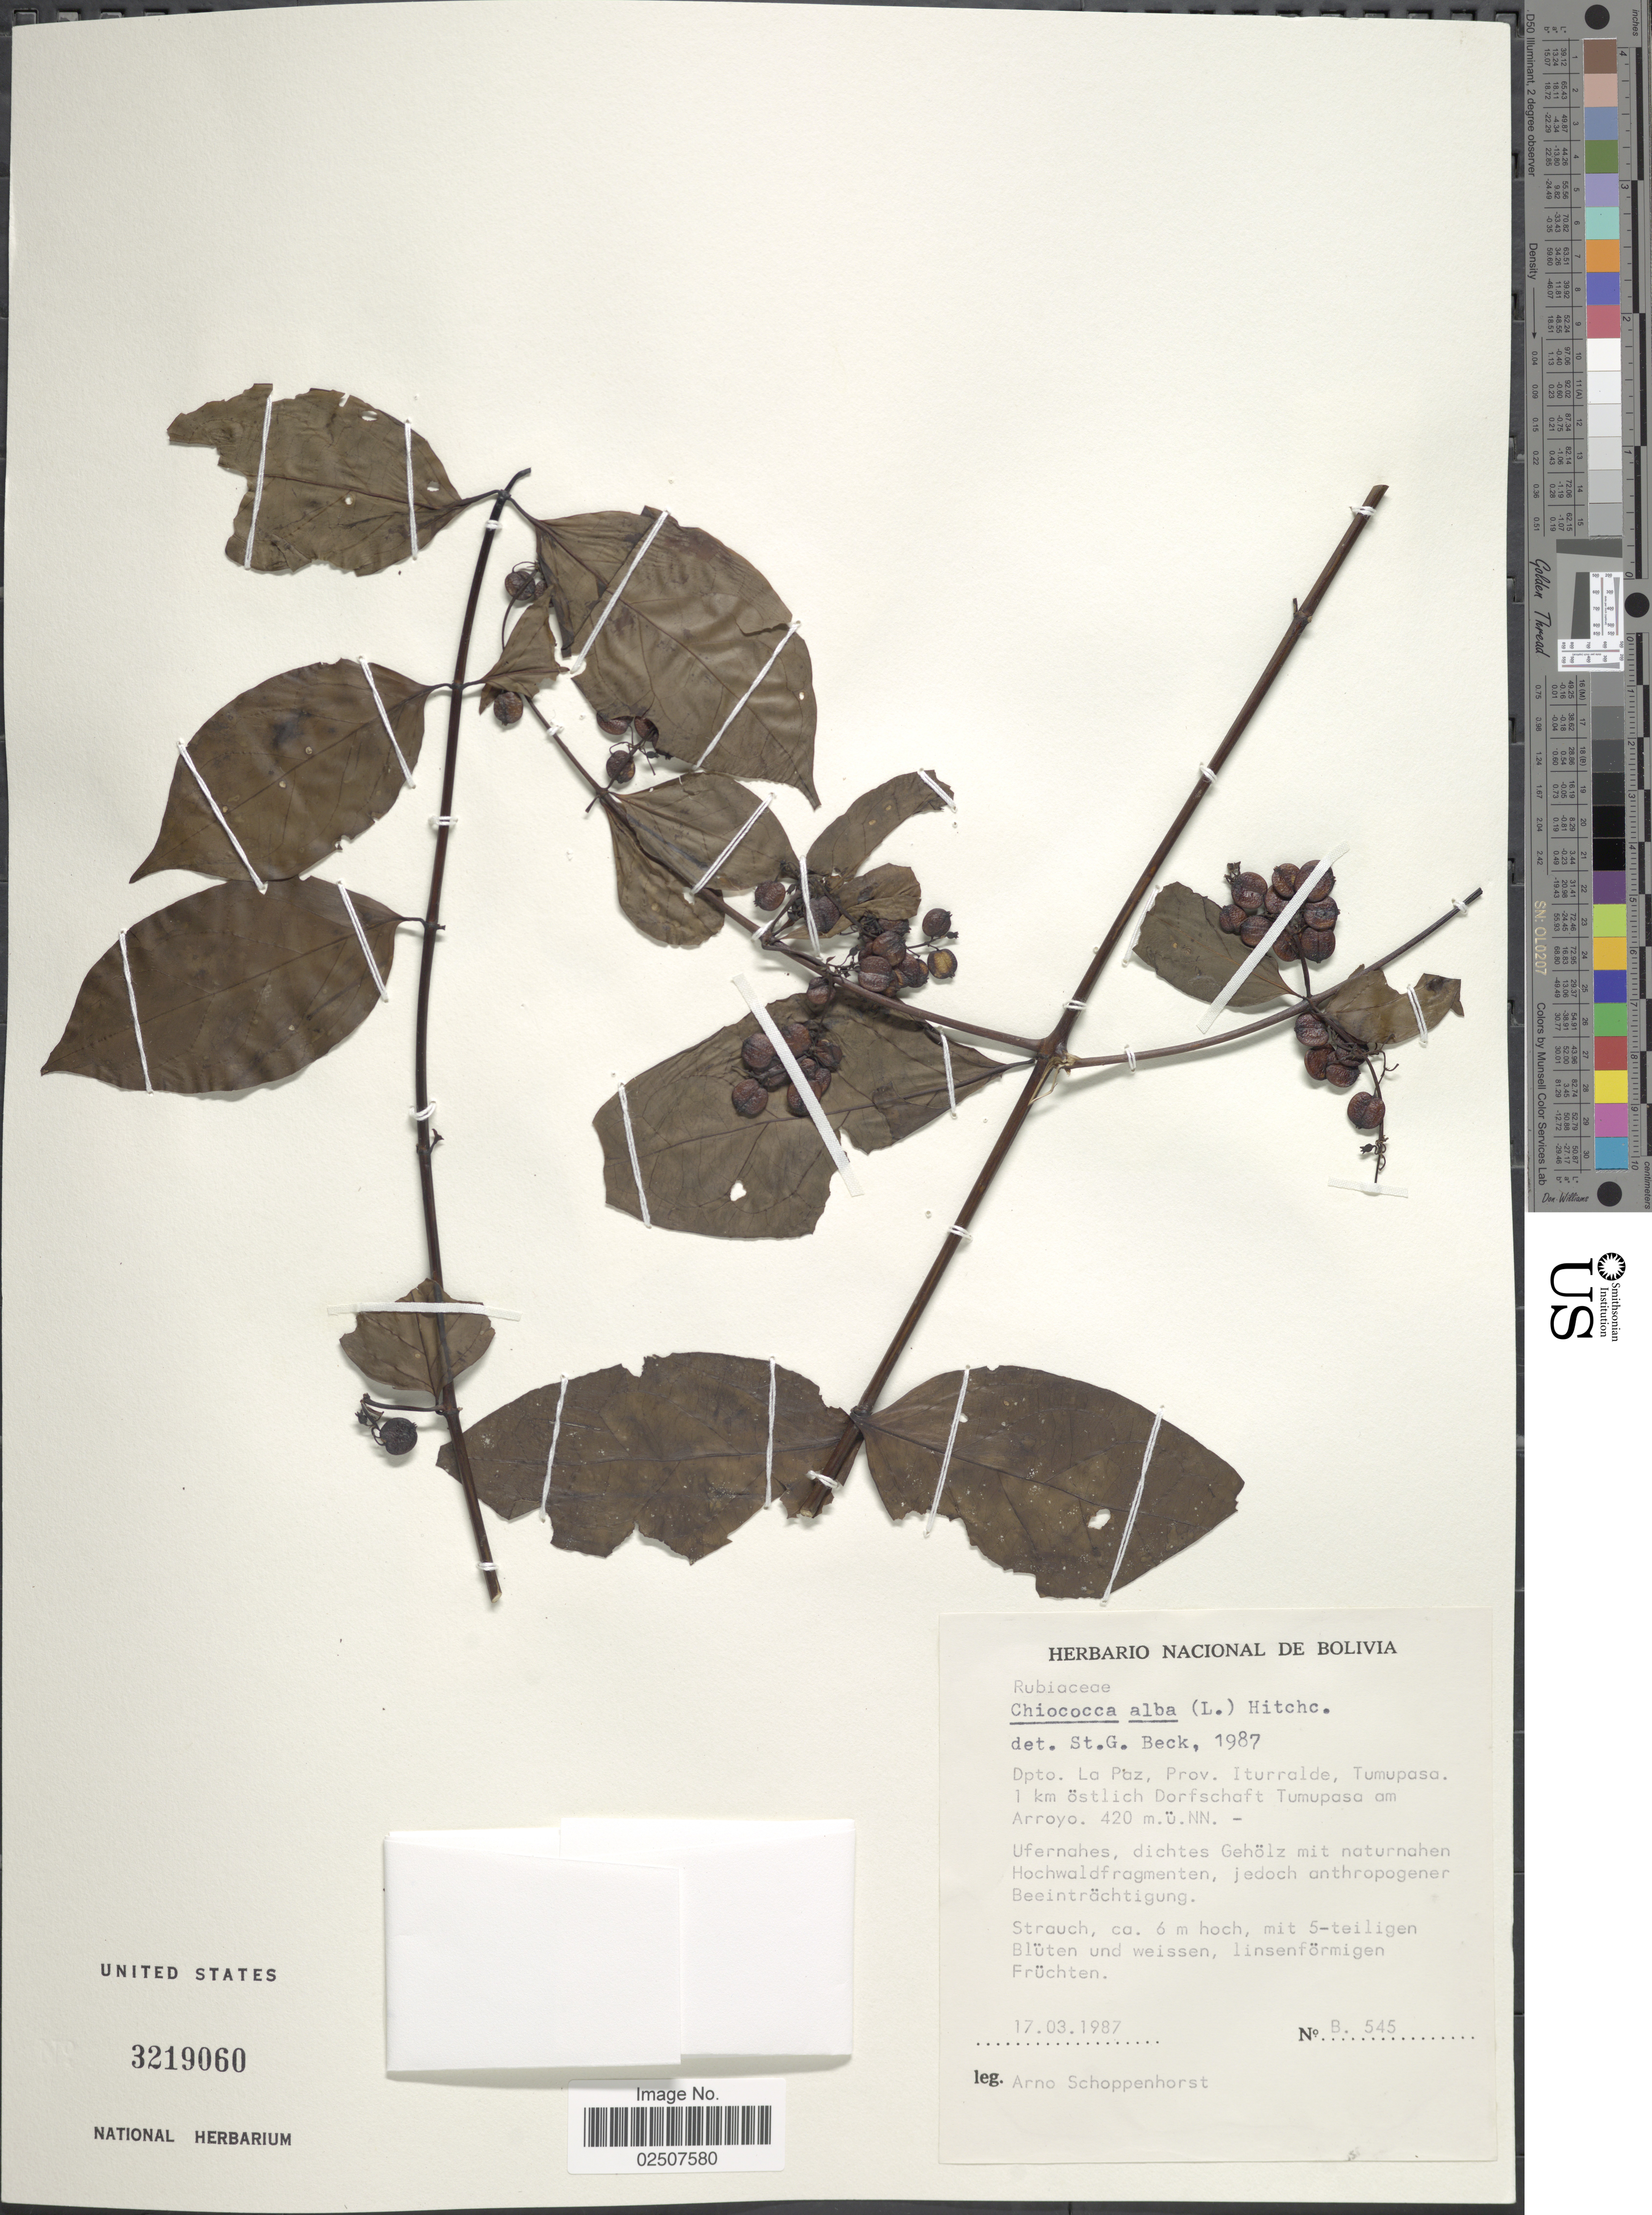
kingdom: Plantae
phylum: Tracheophyta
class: Magnoliopsida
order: Gentianales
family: Rubiaceae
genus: Chiococca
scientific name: Chiococca alba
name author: (L.) Hitchc.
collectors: A. Schoppenhorst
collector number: B.545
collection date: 1987-03-17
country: Bolivia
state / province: La Paz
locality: Dpto. La Paz, Prov. Iturralde, Tumupasa. 1 km ostlich Dorfschaft Tumupasa am Arroyo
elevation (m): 420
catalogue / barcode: US 3219060